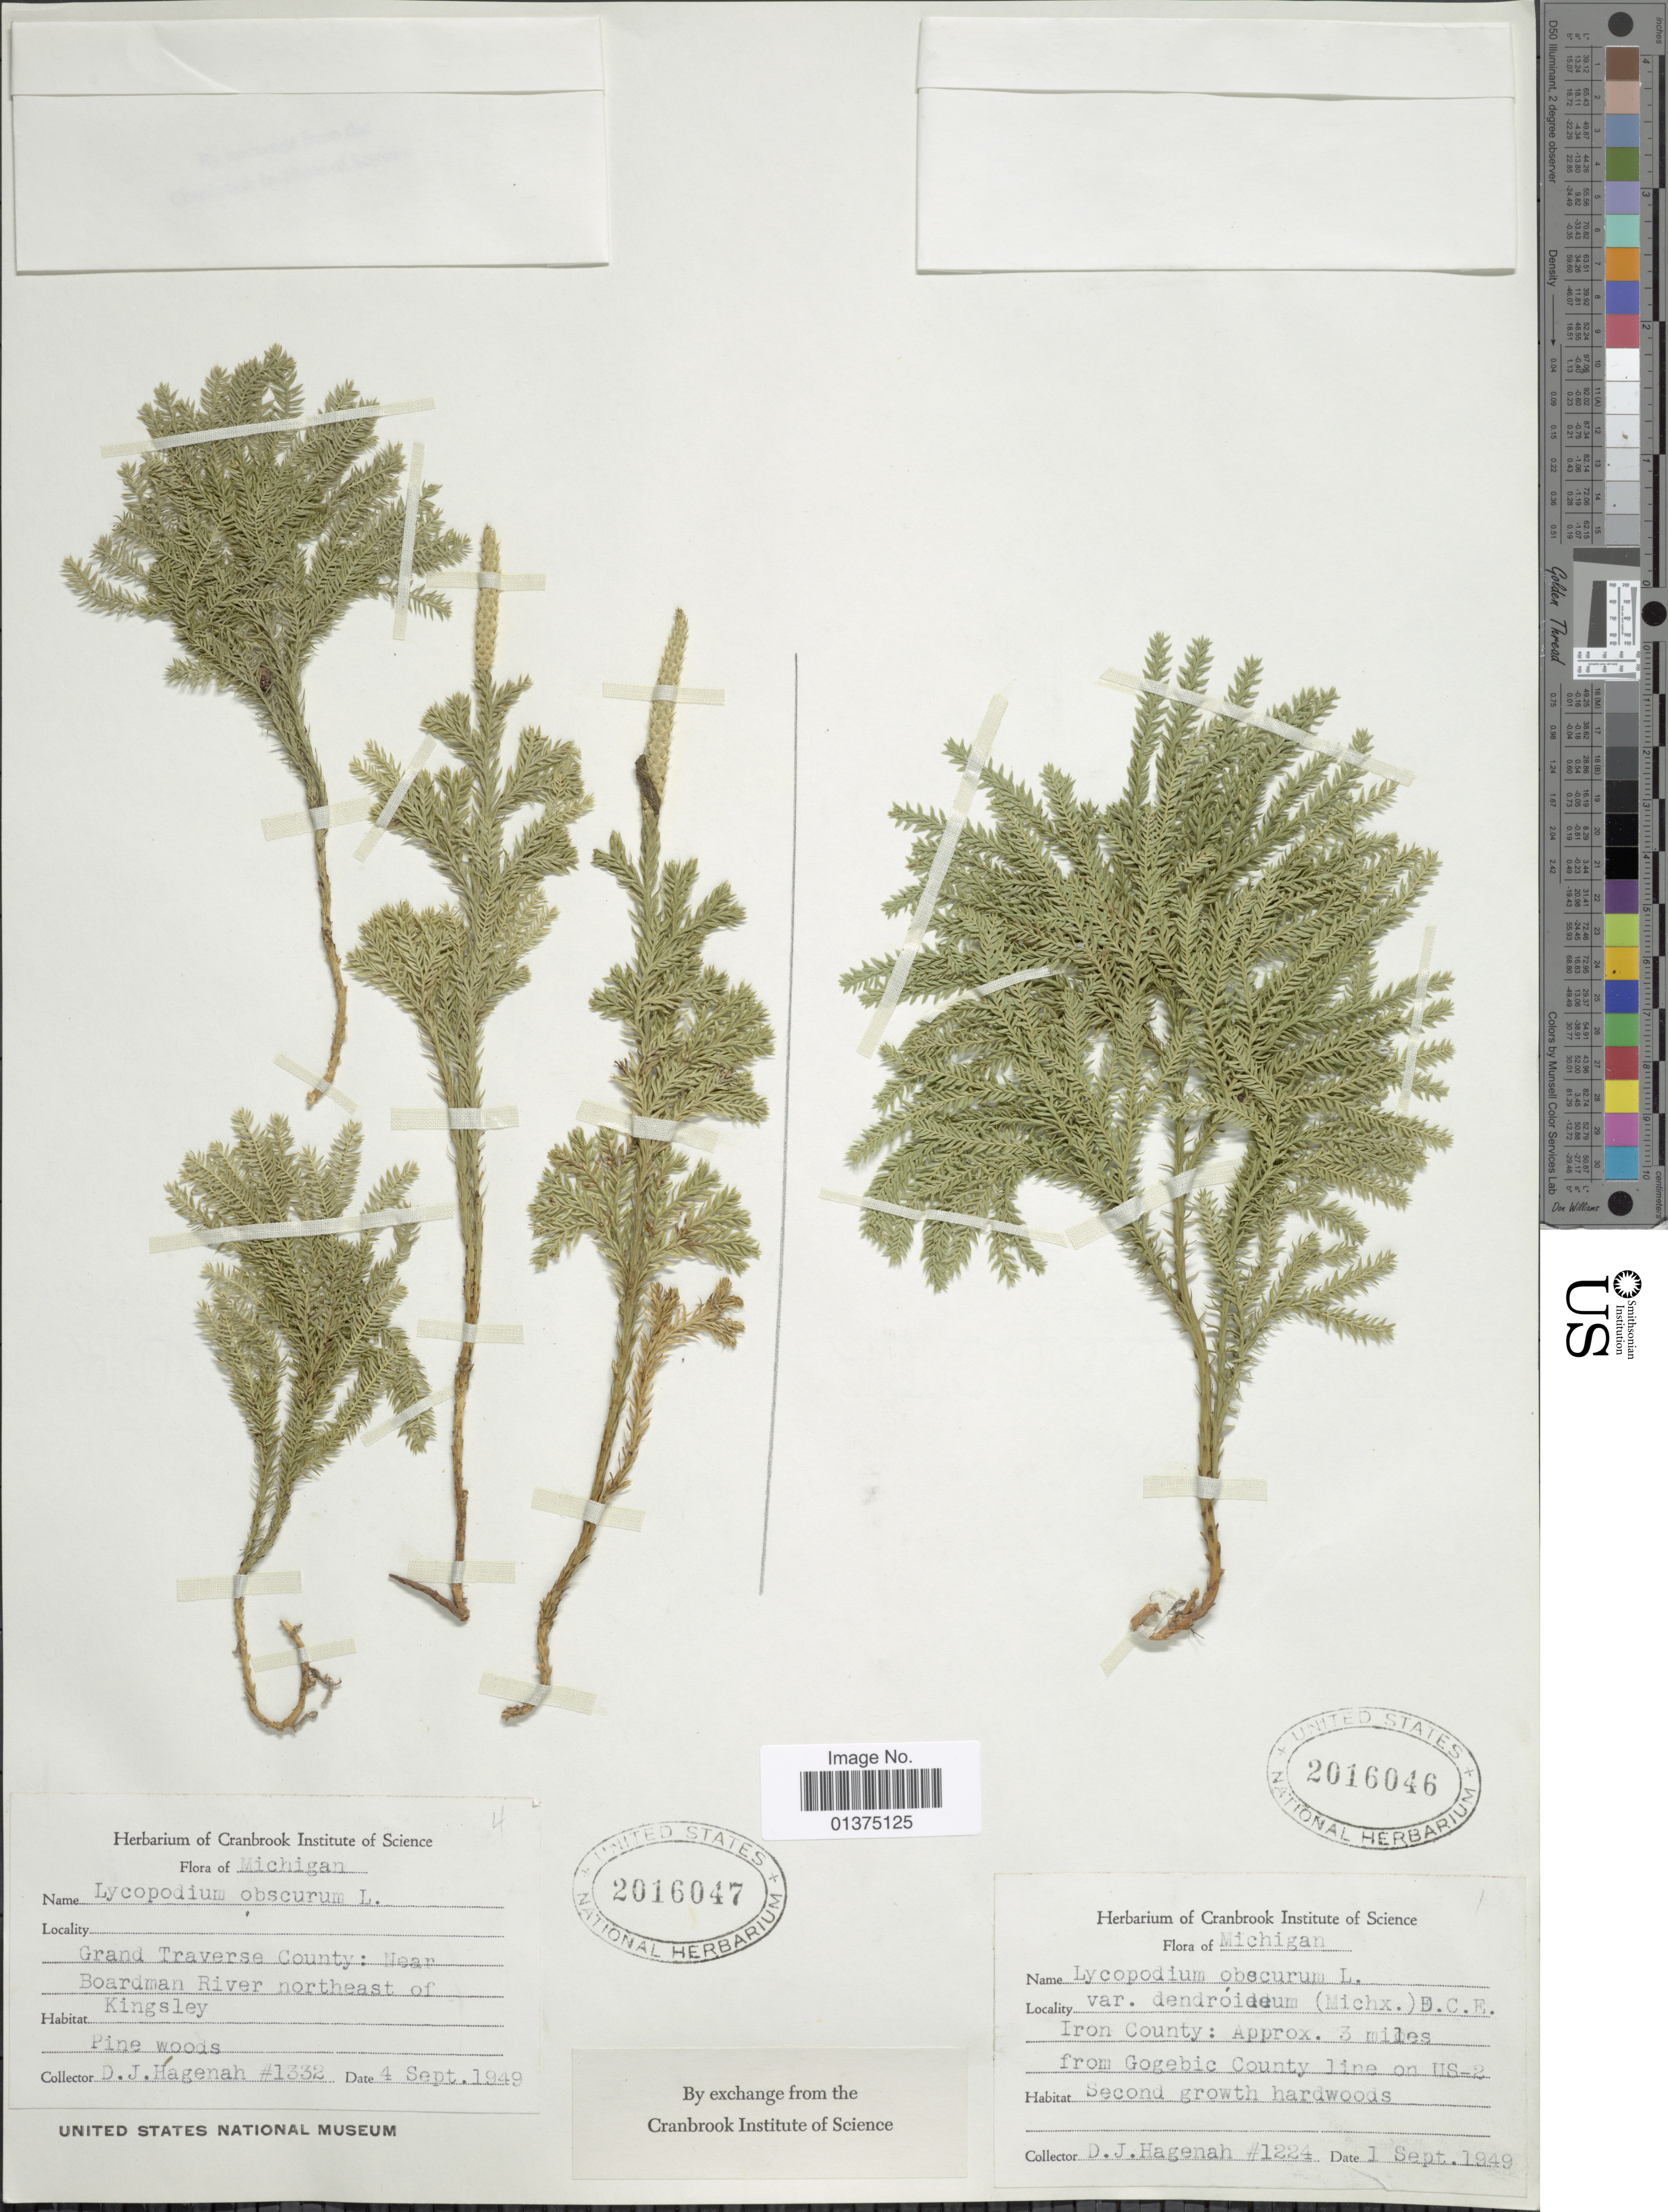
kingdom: Plantae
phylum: Tracheophyta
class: Lycopodiopsida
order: Lycopodiales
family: Lycopodiaceae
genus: Dendrolycopodium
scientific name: Dendrolycopodium dendroideum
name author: (Michx.) A. Haines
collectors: D. Hagenah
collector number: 1332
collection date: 1949-09-04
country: United States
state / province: Michigan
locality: Grand Travers County: Near Boardman River northeast of Kingsley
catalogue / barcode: US 2016047